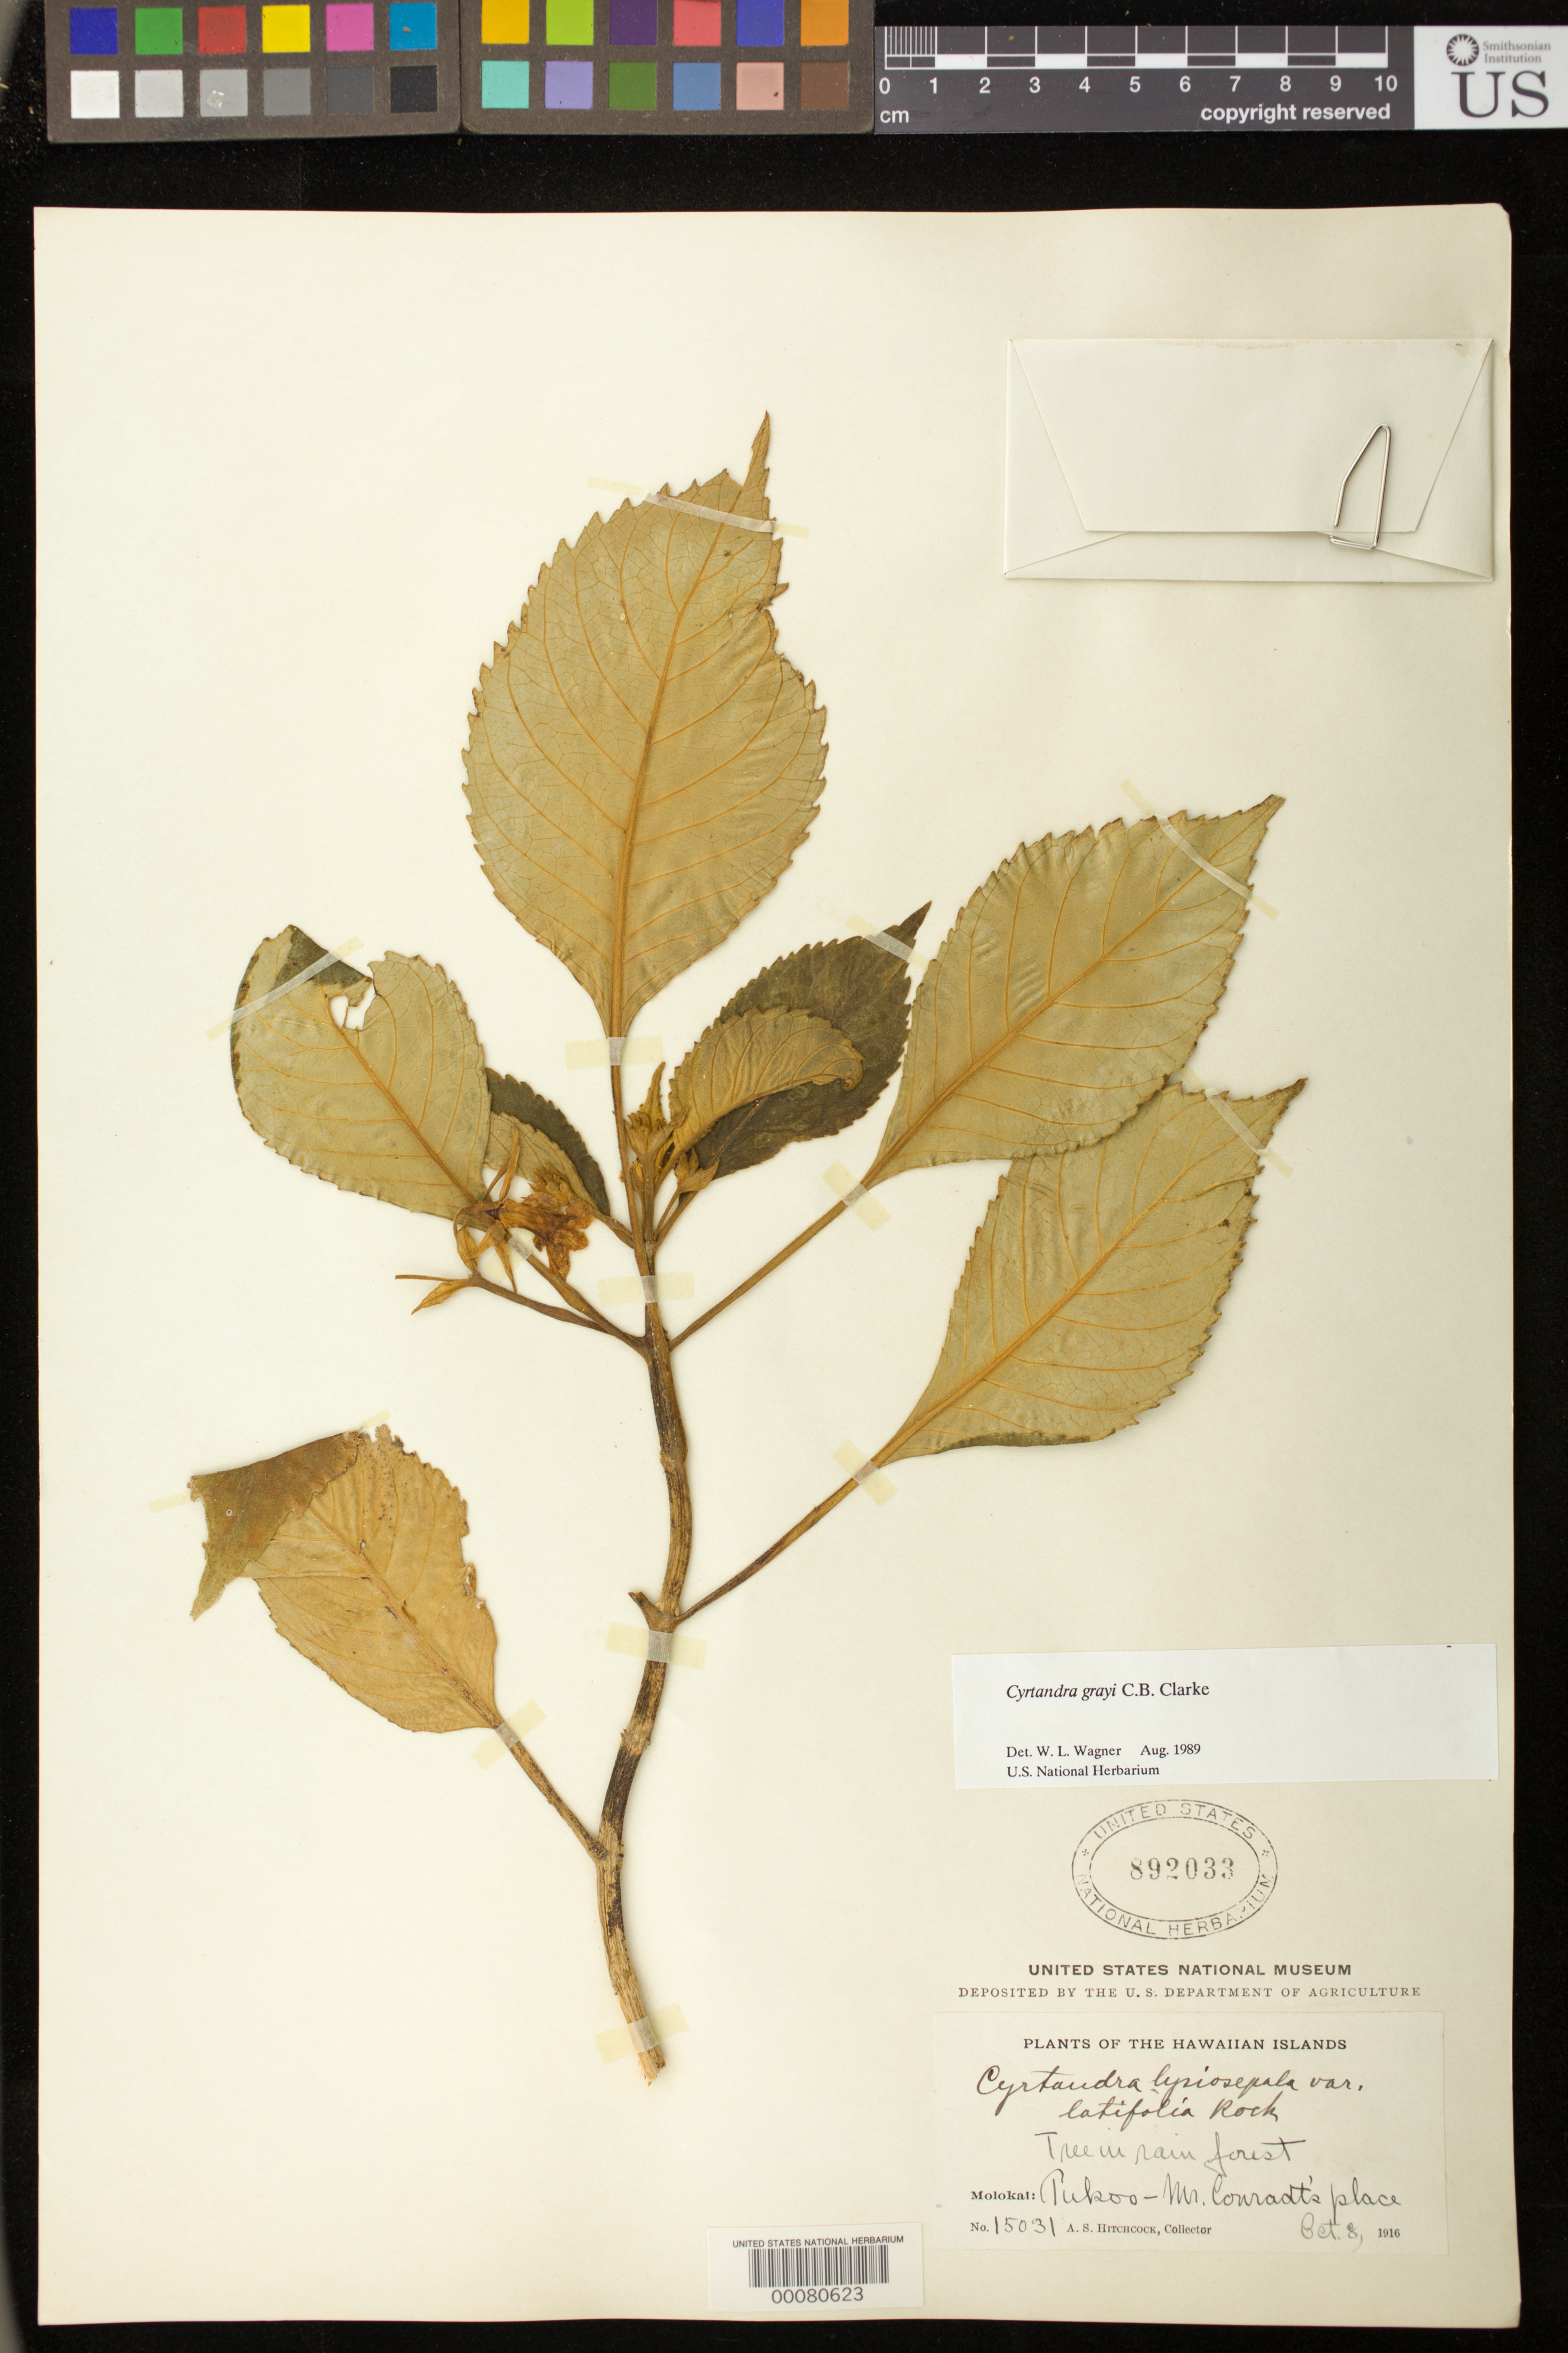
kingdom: Plantae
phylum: Tracheophyta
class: Magnoliopsida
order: Lamiales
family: Gesneriaceae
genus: Cyrtandra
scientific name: Cyrtandra grayi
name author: C.B. Clarke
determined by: Wagner, W. L., (BOT), Smithsonian Institution - National Museum of Natural History (UNITED STATES)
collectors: A. S. Hitchcock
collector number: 15031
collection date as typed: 08 Oct 1916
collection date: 1916-10-08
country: United States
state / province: Hawaii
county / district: Maui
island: Moloka'i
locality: Pukoo- Mr. Conradt's place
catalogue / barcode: US 892033